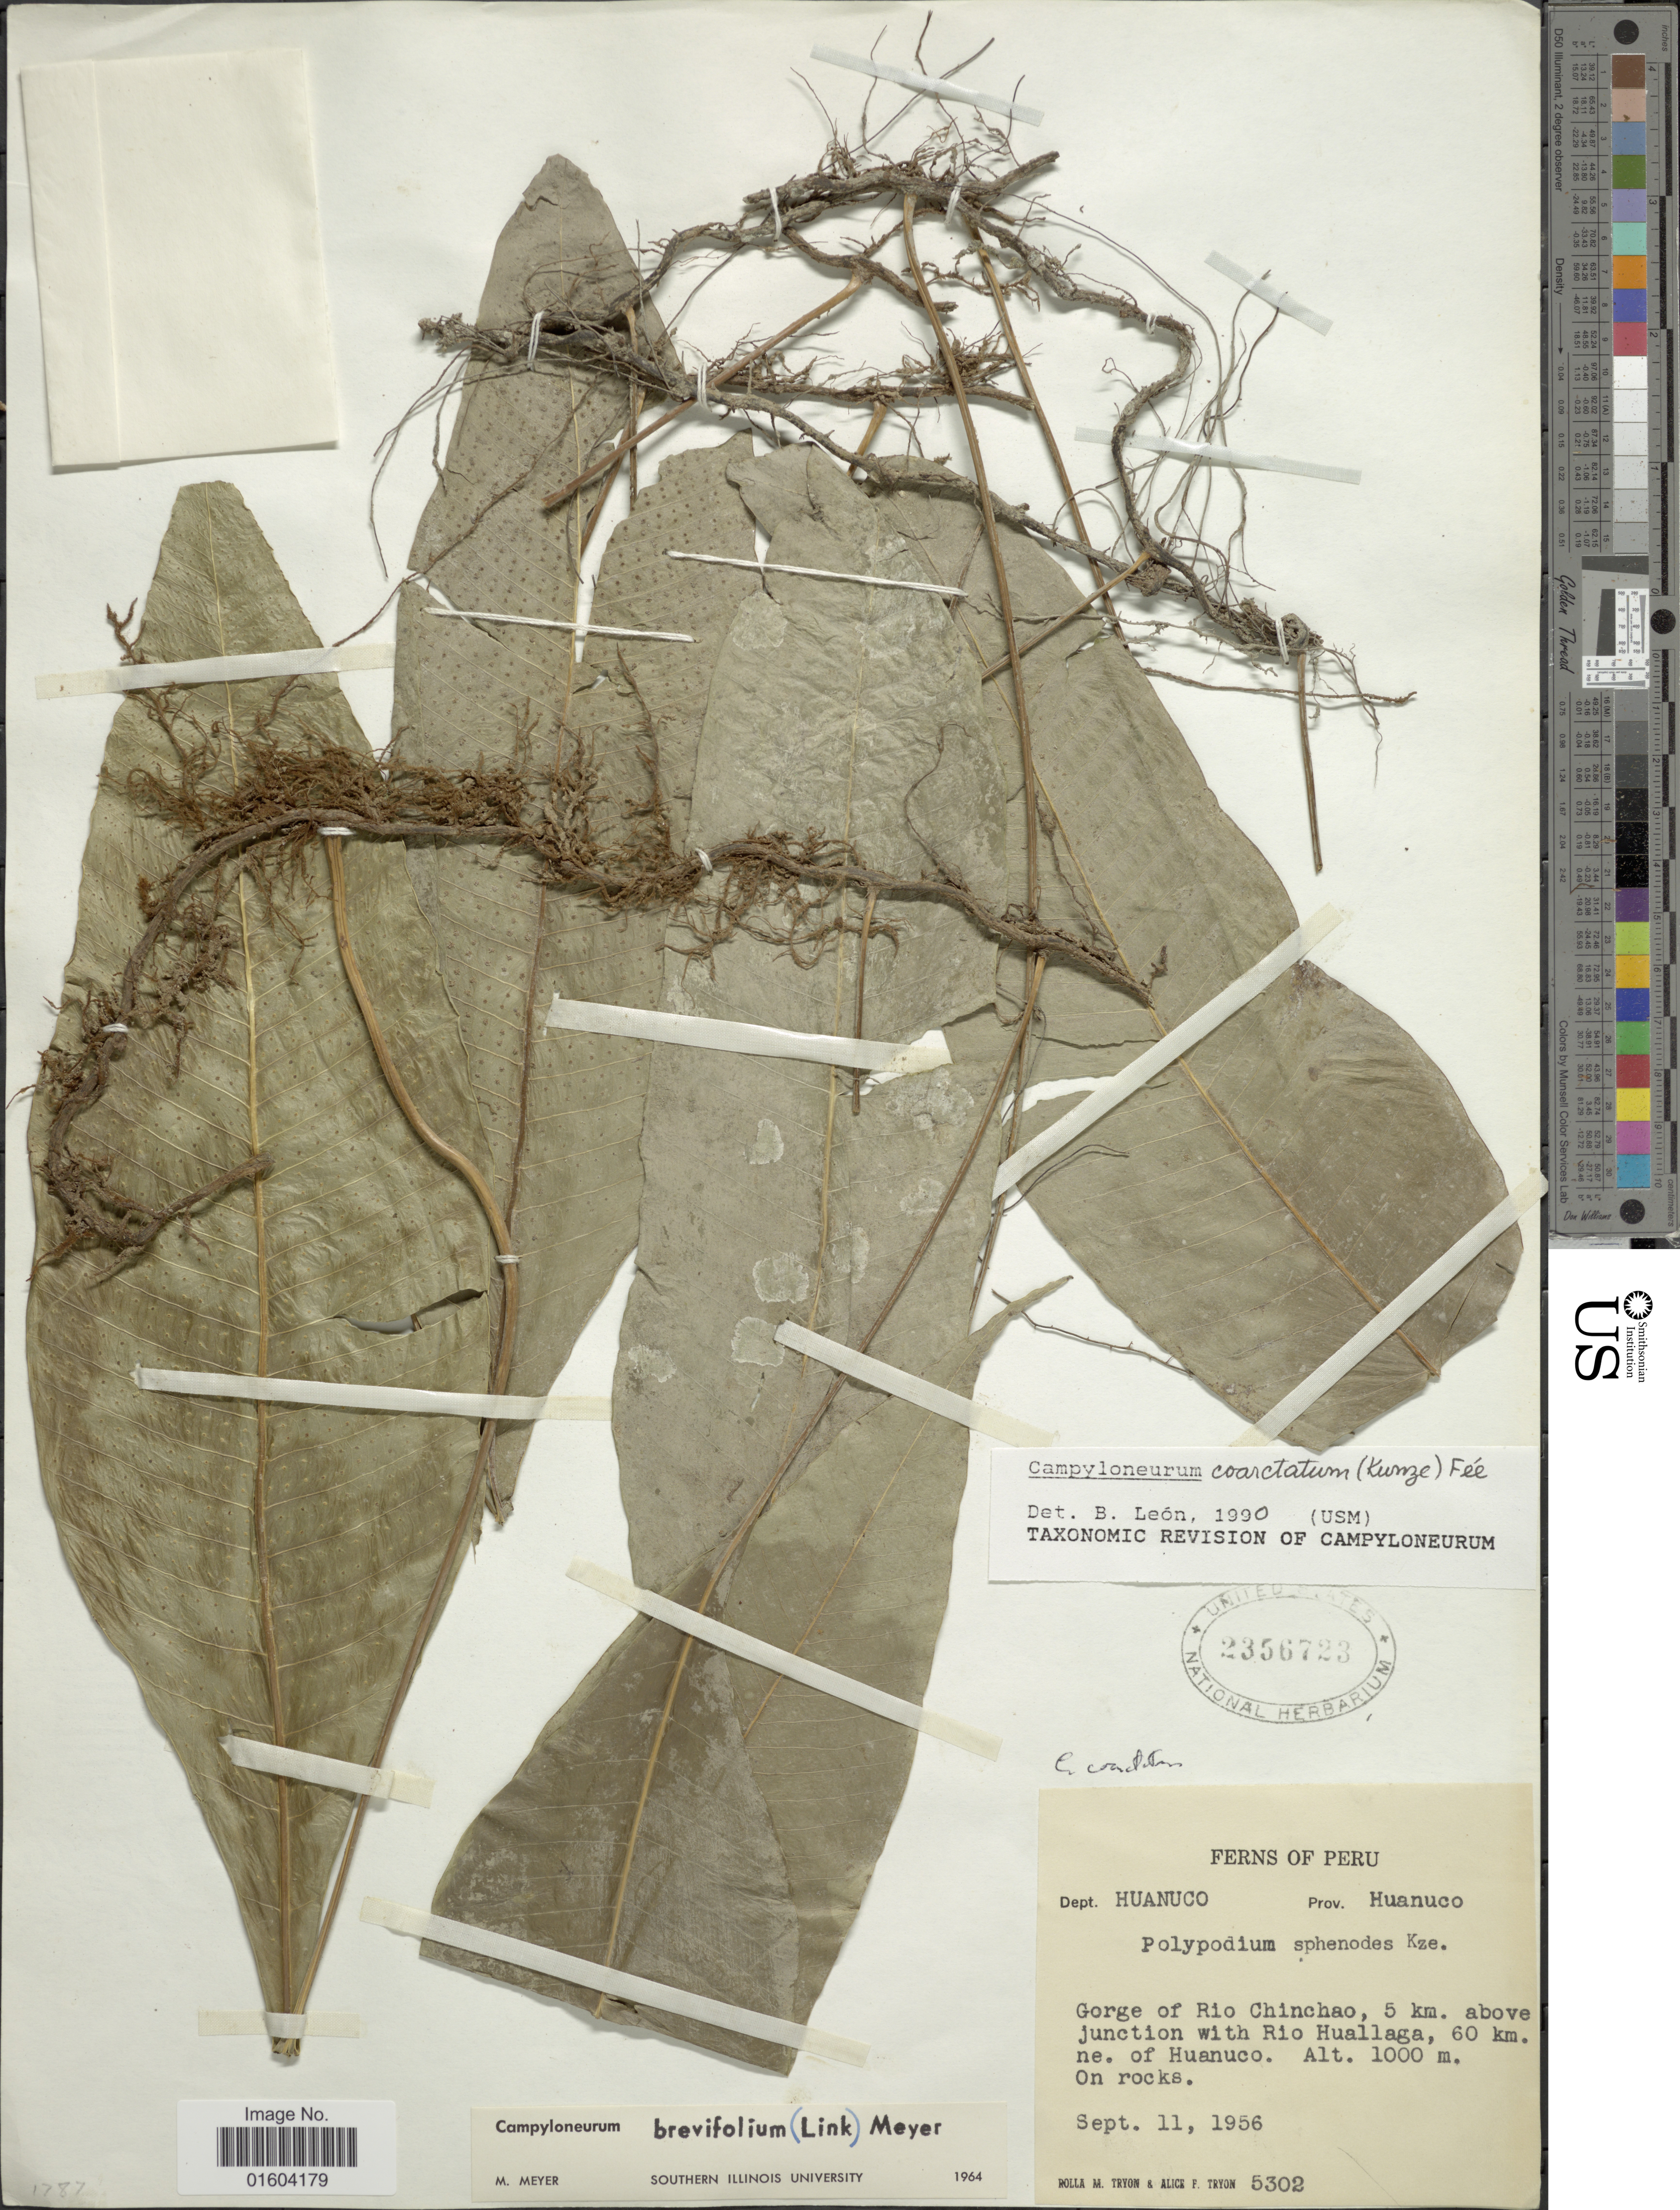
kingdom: Plantae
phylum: Tracheophyta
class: Polypodiopsida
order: Polypodiales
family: Polypodiaceae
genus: Campyloneurum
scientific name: Campyloneurum coarctatum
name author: (Kunze) Fée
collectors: R. M. Tryon & A. F. Tryon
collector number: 5302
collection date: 1956-09-11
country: Peru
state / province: Huánuco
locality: Dept. Huanuco, Prov. Huanuco, Gorge of Rio Chinchao, 5 km. above junction with Rio Huallaga, 60 km. ne. of Huanuco.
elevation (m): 1000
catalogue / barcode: US 2356723